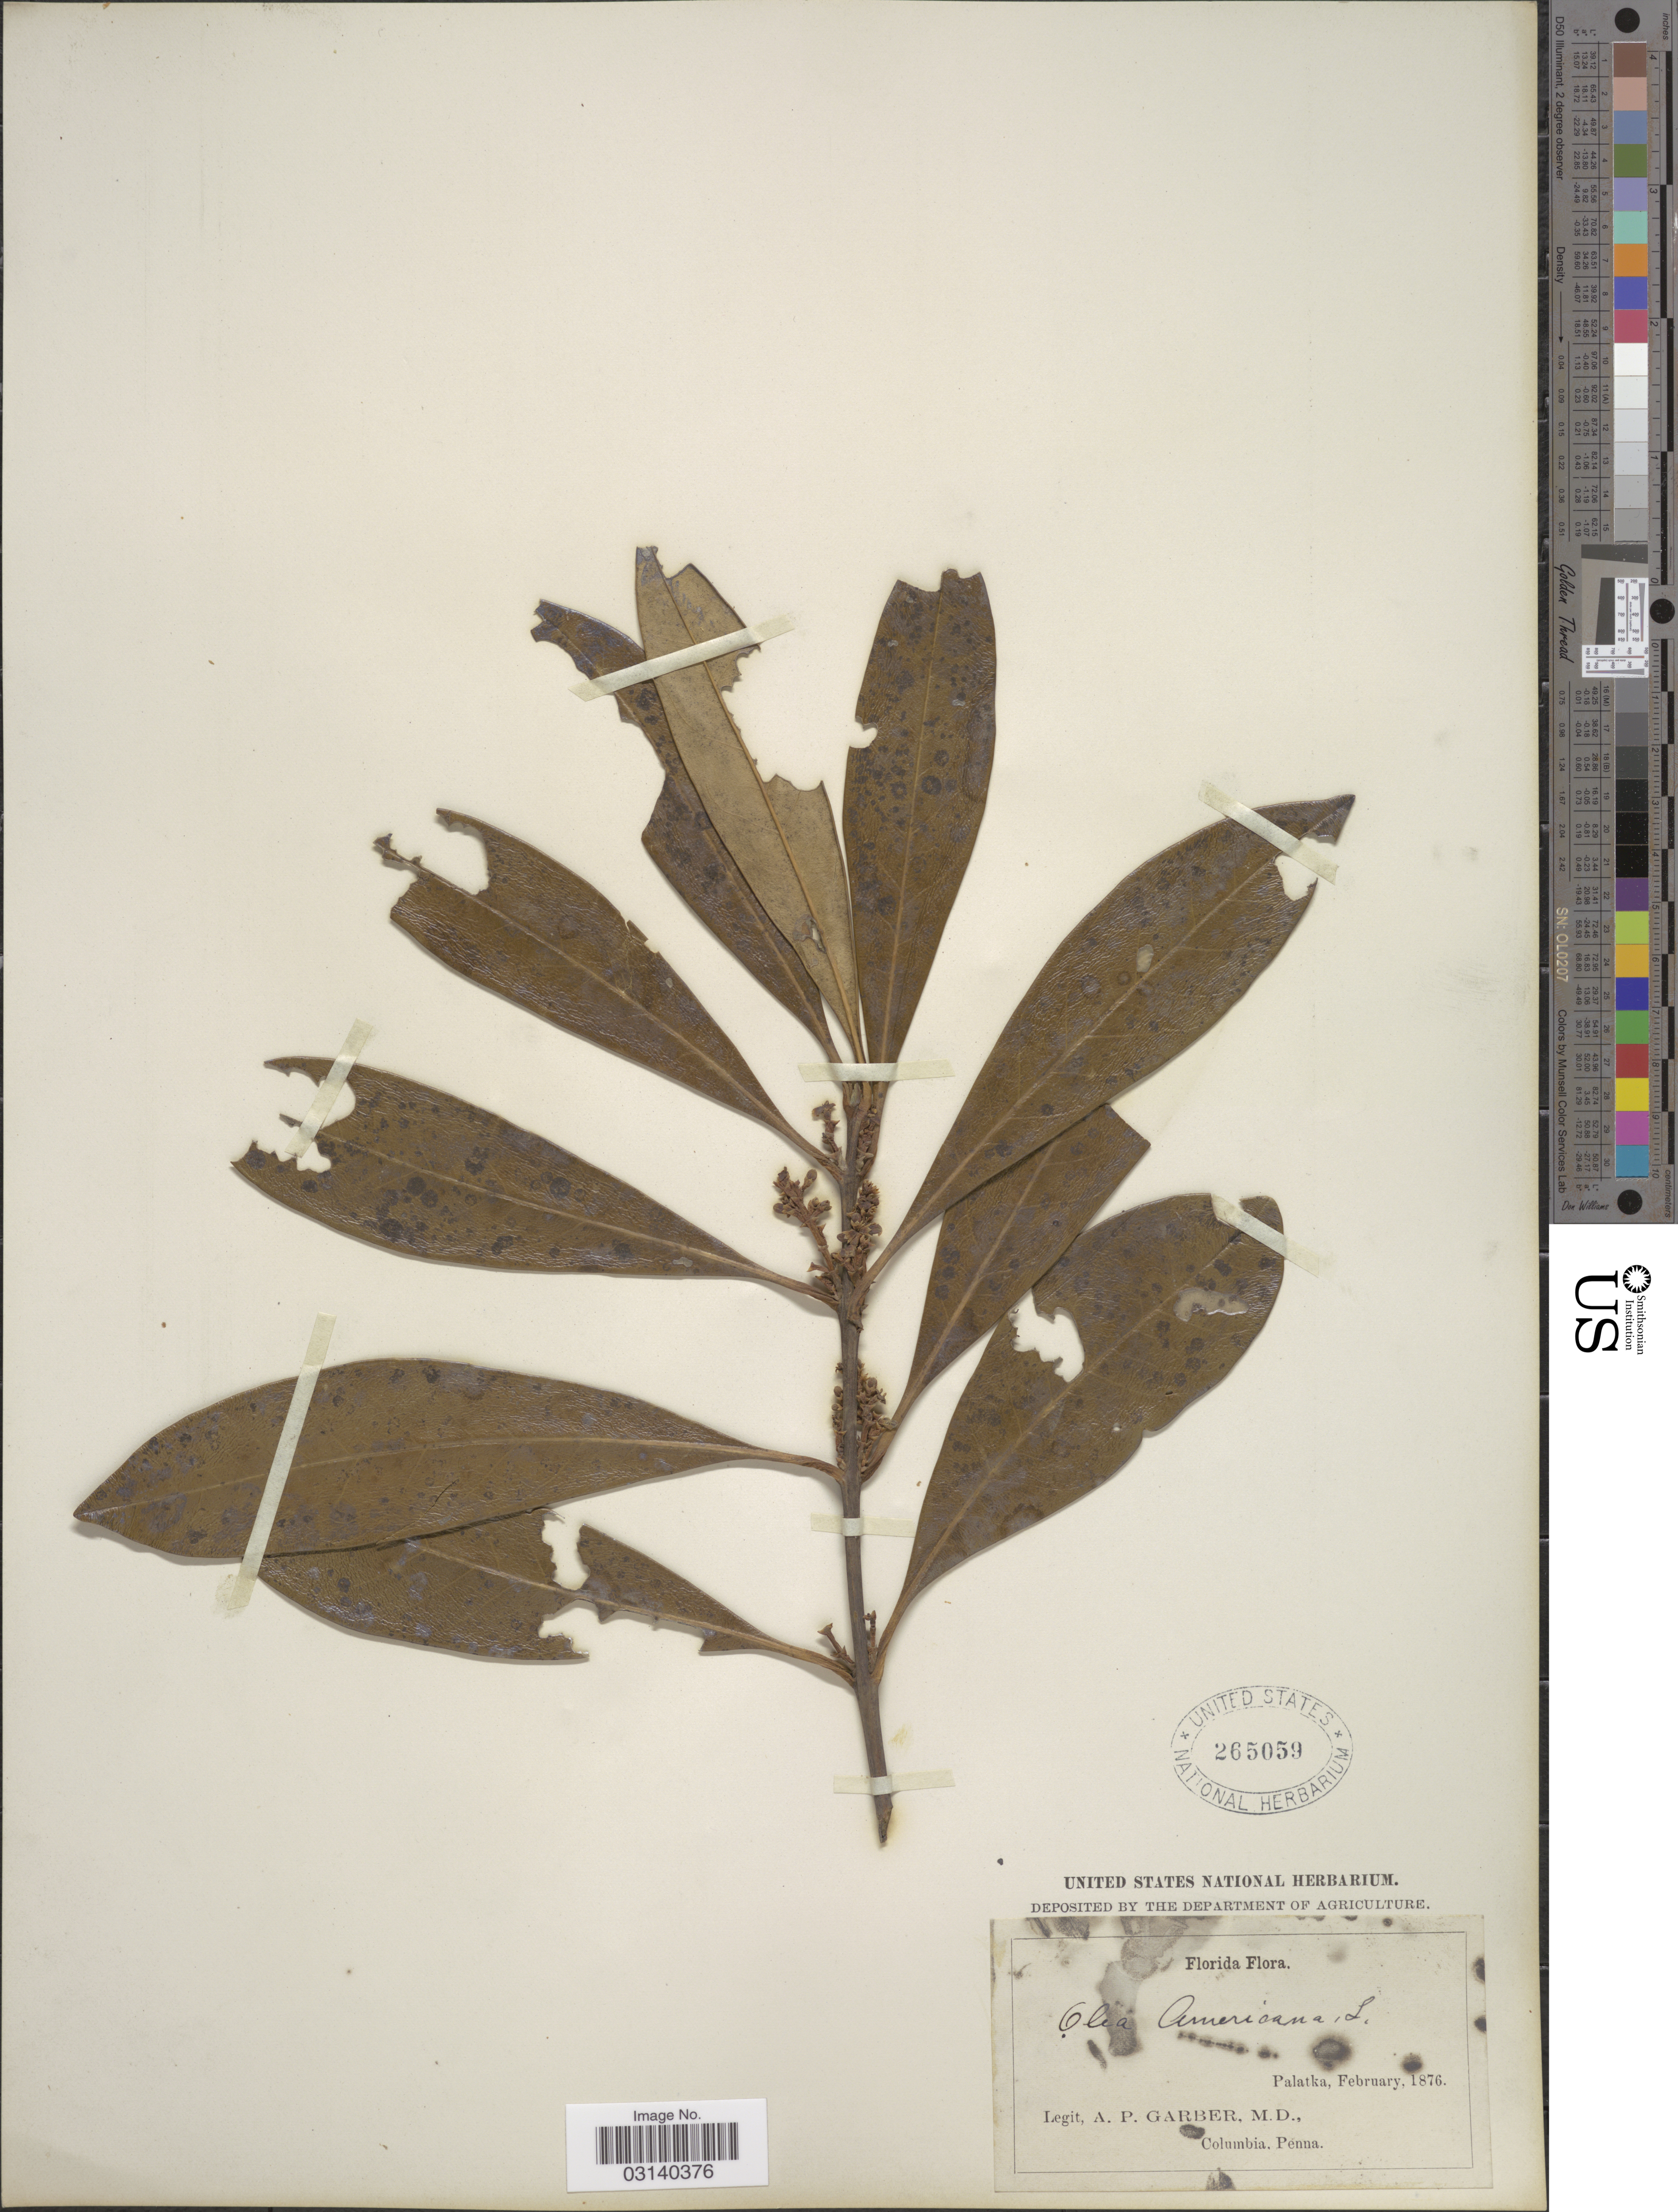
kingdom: Plantae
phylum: Tracheophyta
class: Magnoliopsida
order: Lamiales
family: Oleaceae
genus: Osmanthus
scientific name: Osmanthus americanus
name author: (L.) A. Gray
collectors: A. P. Garber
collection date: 1876-02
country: United States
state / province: Florida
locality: Palatka.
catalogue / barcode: US 265059